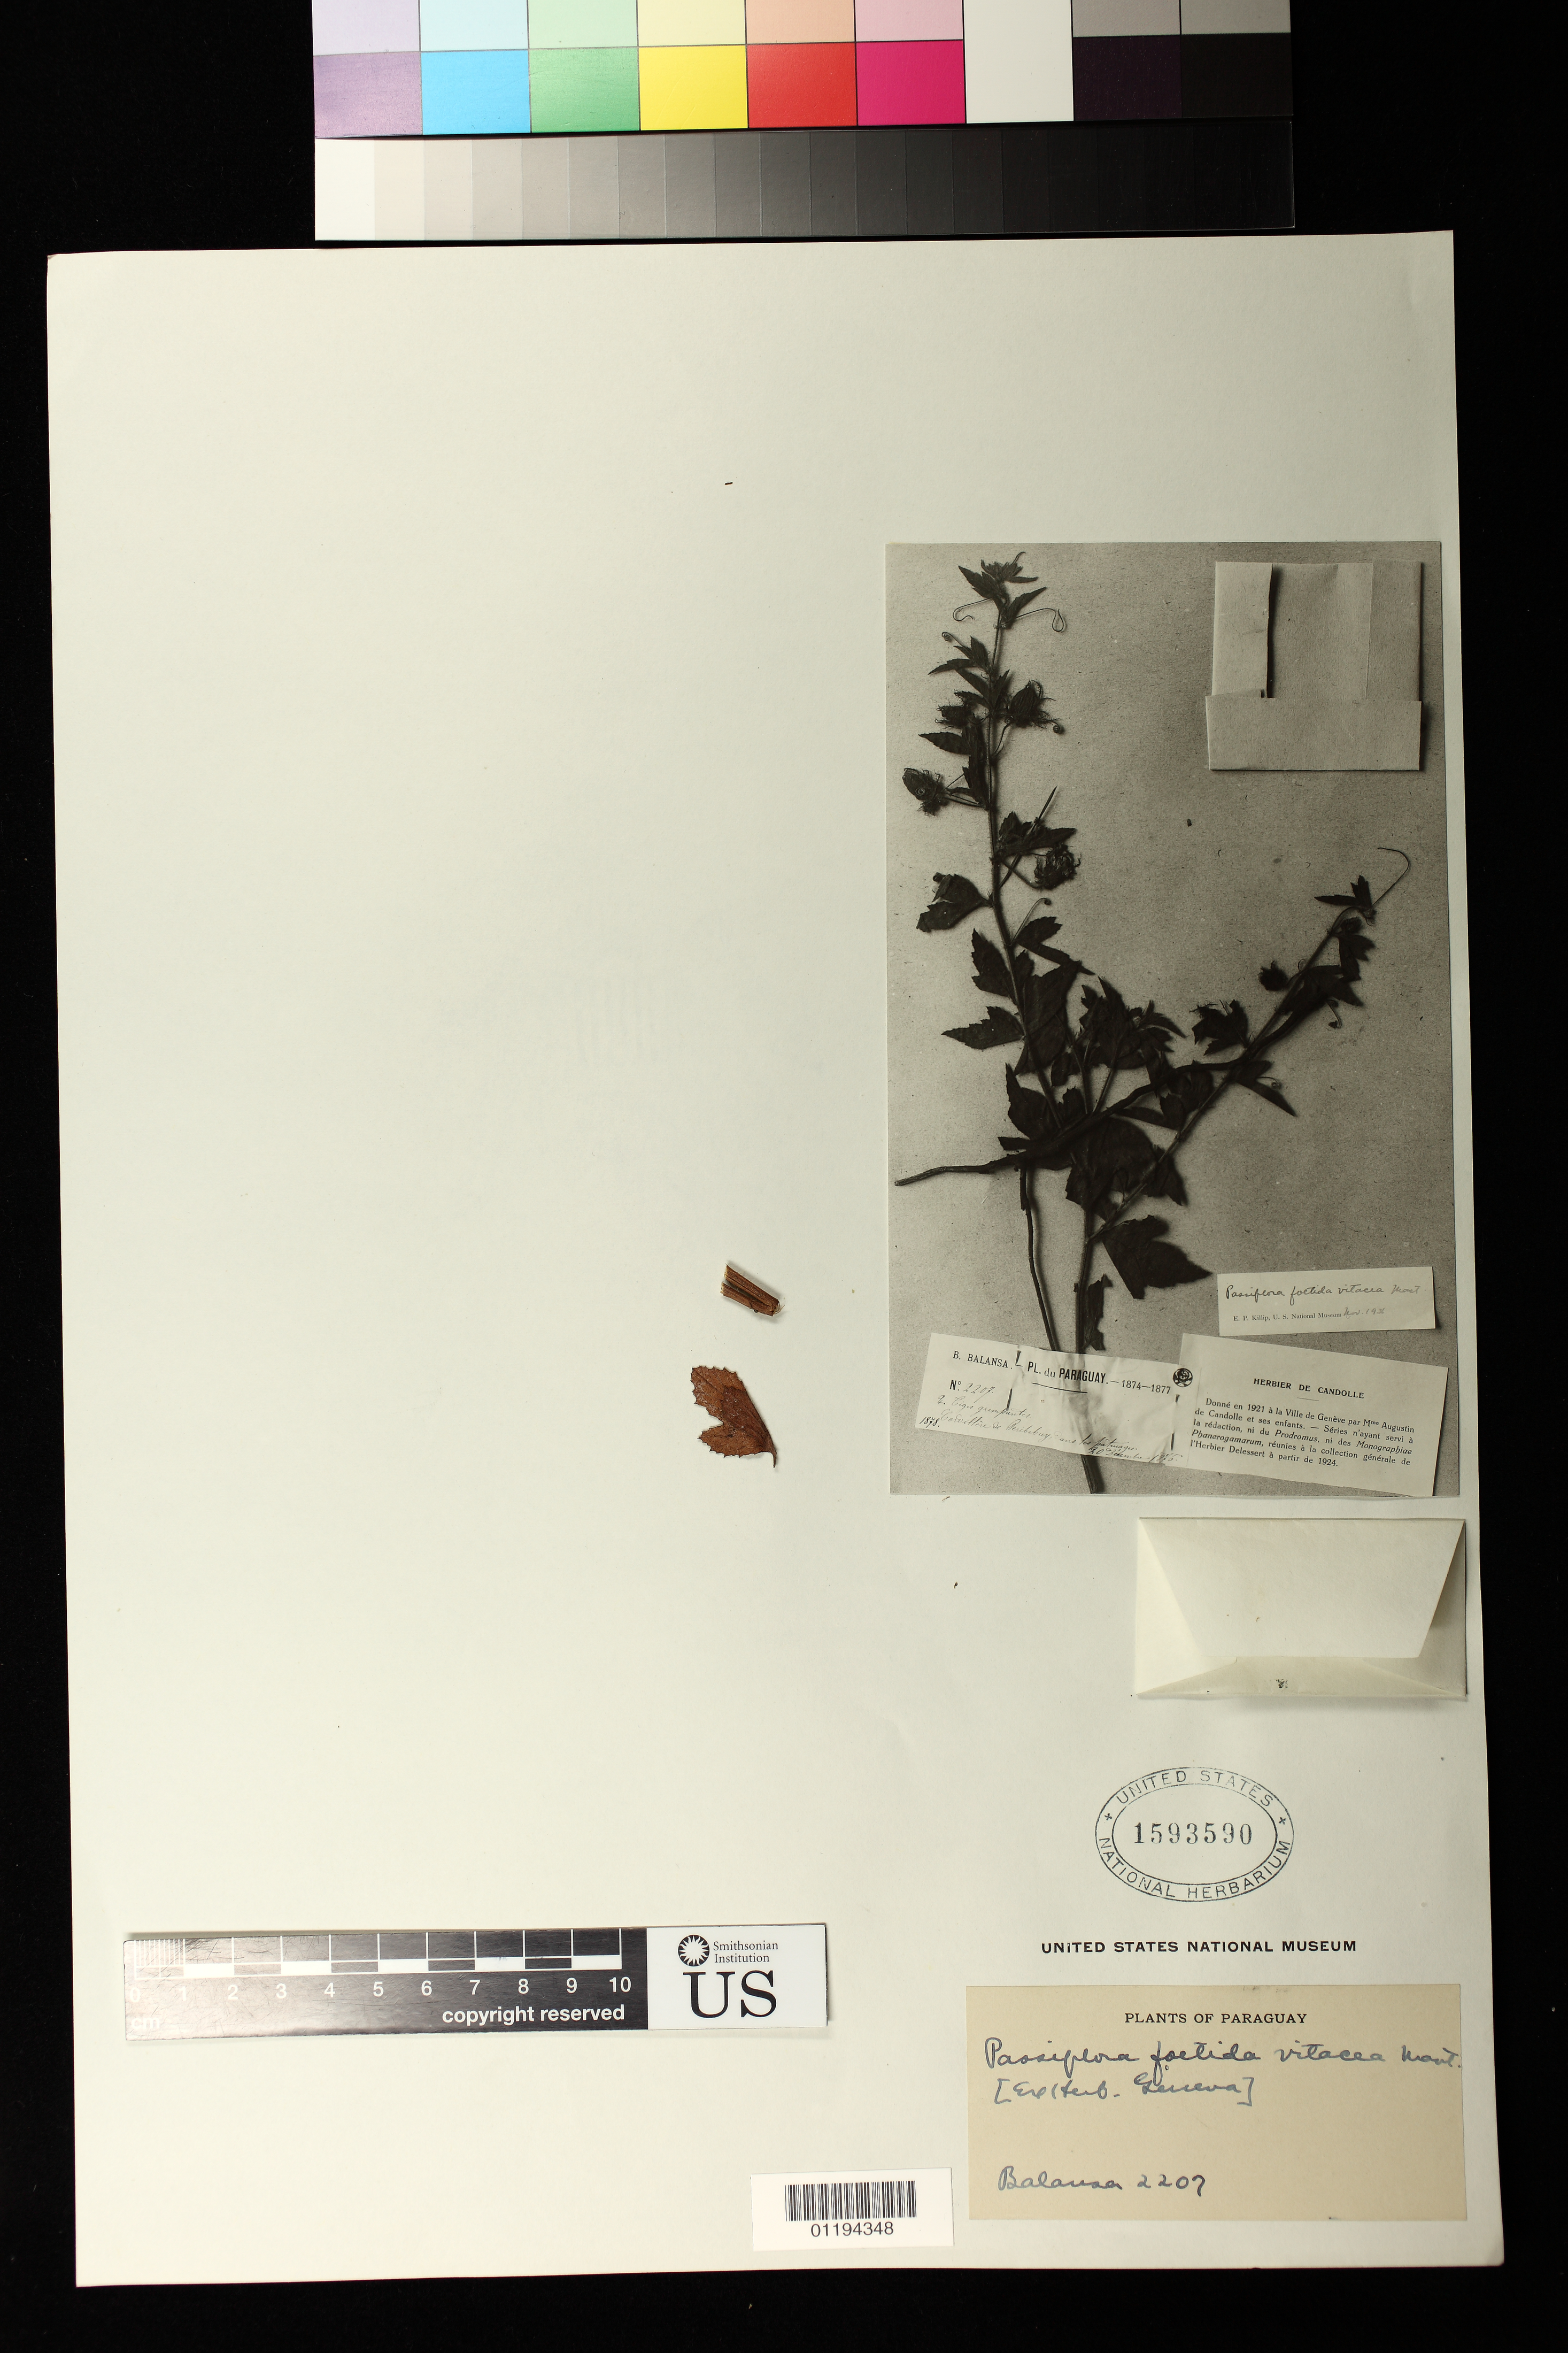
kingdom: Plantae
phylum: Tracheophyta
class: Magnoliopsida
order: Malpighiales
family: Passifloraceae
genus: Passiflora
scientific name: Passiflora chrysophylla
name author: Chodat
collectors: B. Balansa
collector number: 2917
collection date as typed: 1874 to -- --- 1877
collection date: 1874/1877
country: Paraguay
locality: Unable to read label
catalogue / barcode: US 1593590